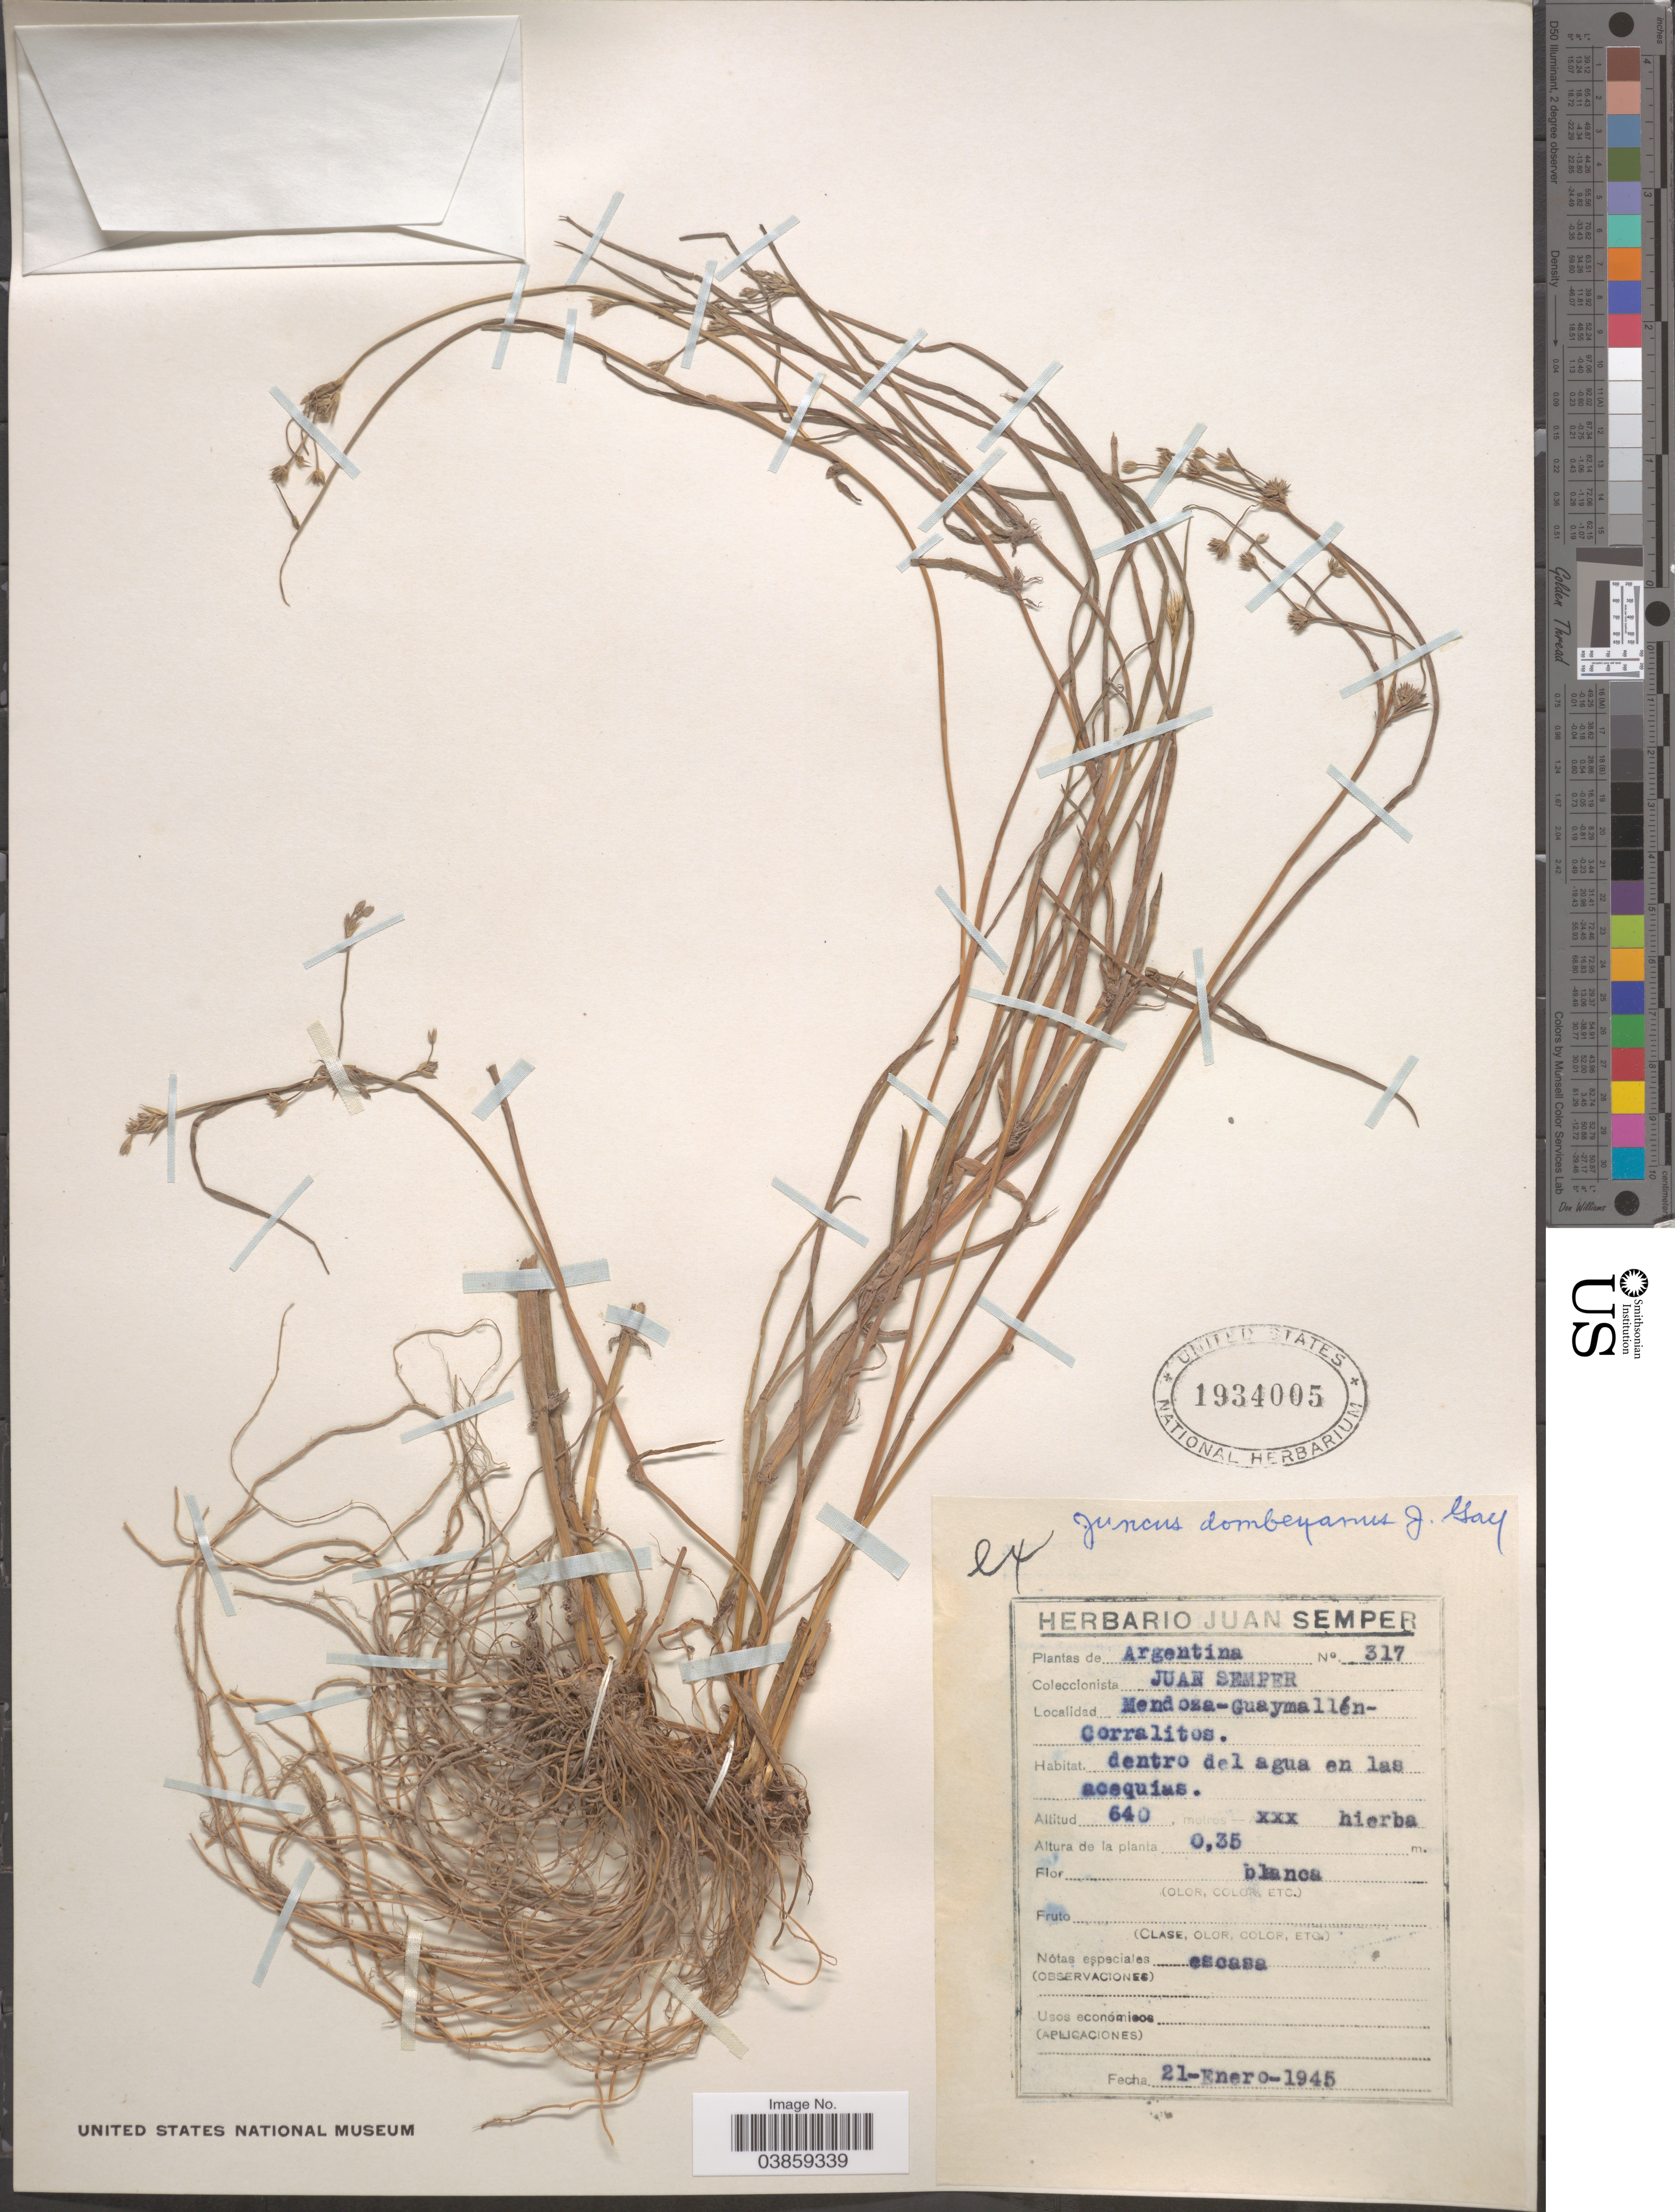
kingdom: Plantae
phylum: Tracheophyta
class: Liliopsida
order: Poales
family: Juncaceae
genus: Juncus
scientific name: Juncus dombeyanus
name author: J. Gay ex Laharpe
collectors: J. Semper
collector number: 317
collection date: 1945-01-21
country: Argentina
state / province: Mendoza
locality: Guaymallén- Corralitos.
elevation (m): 640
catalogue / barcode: US 1934005